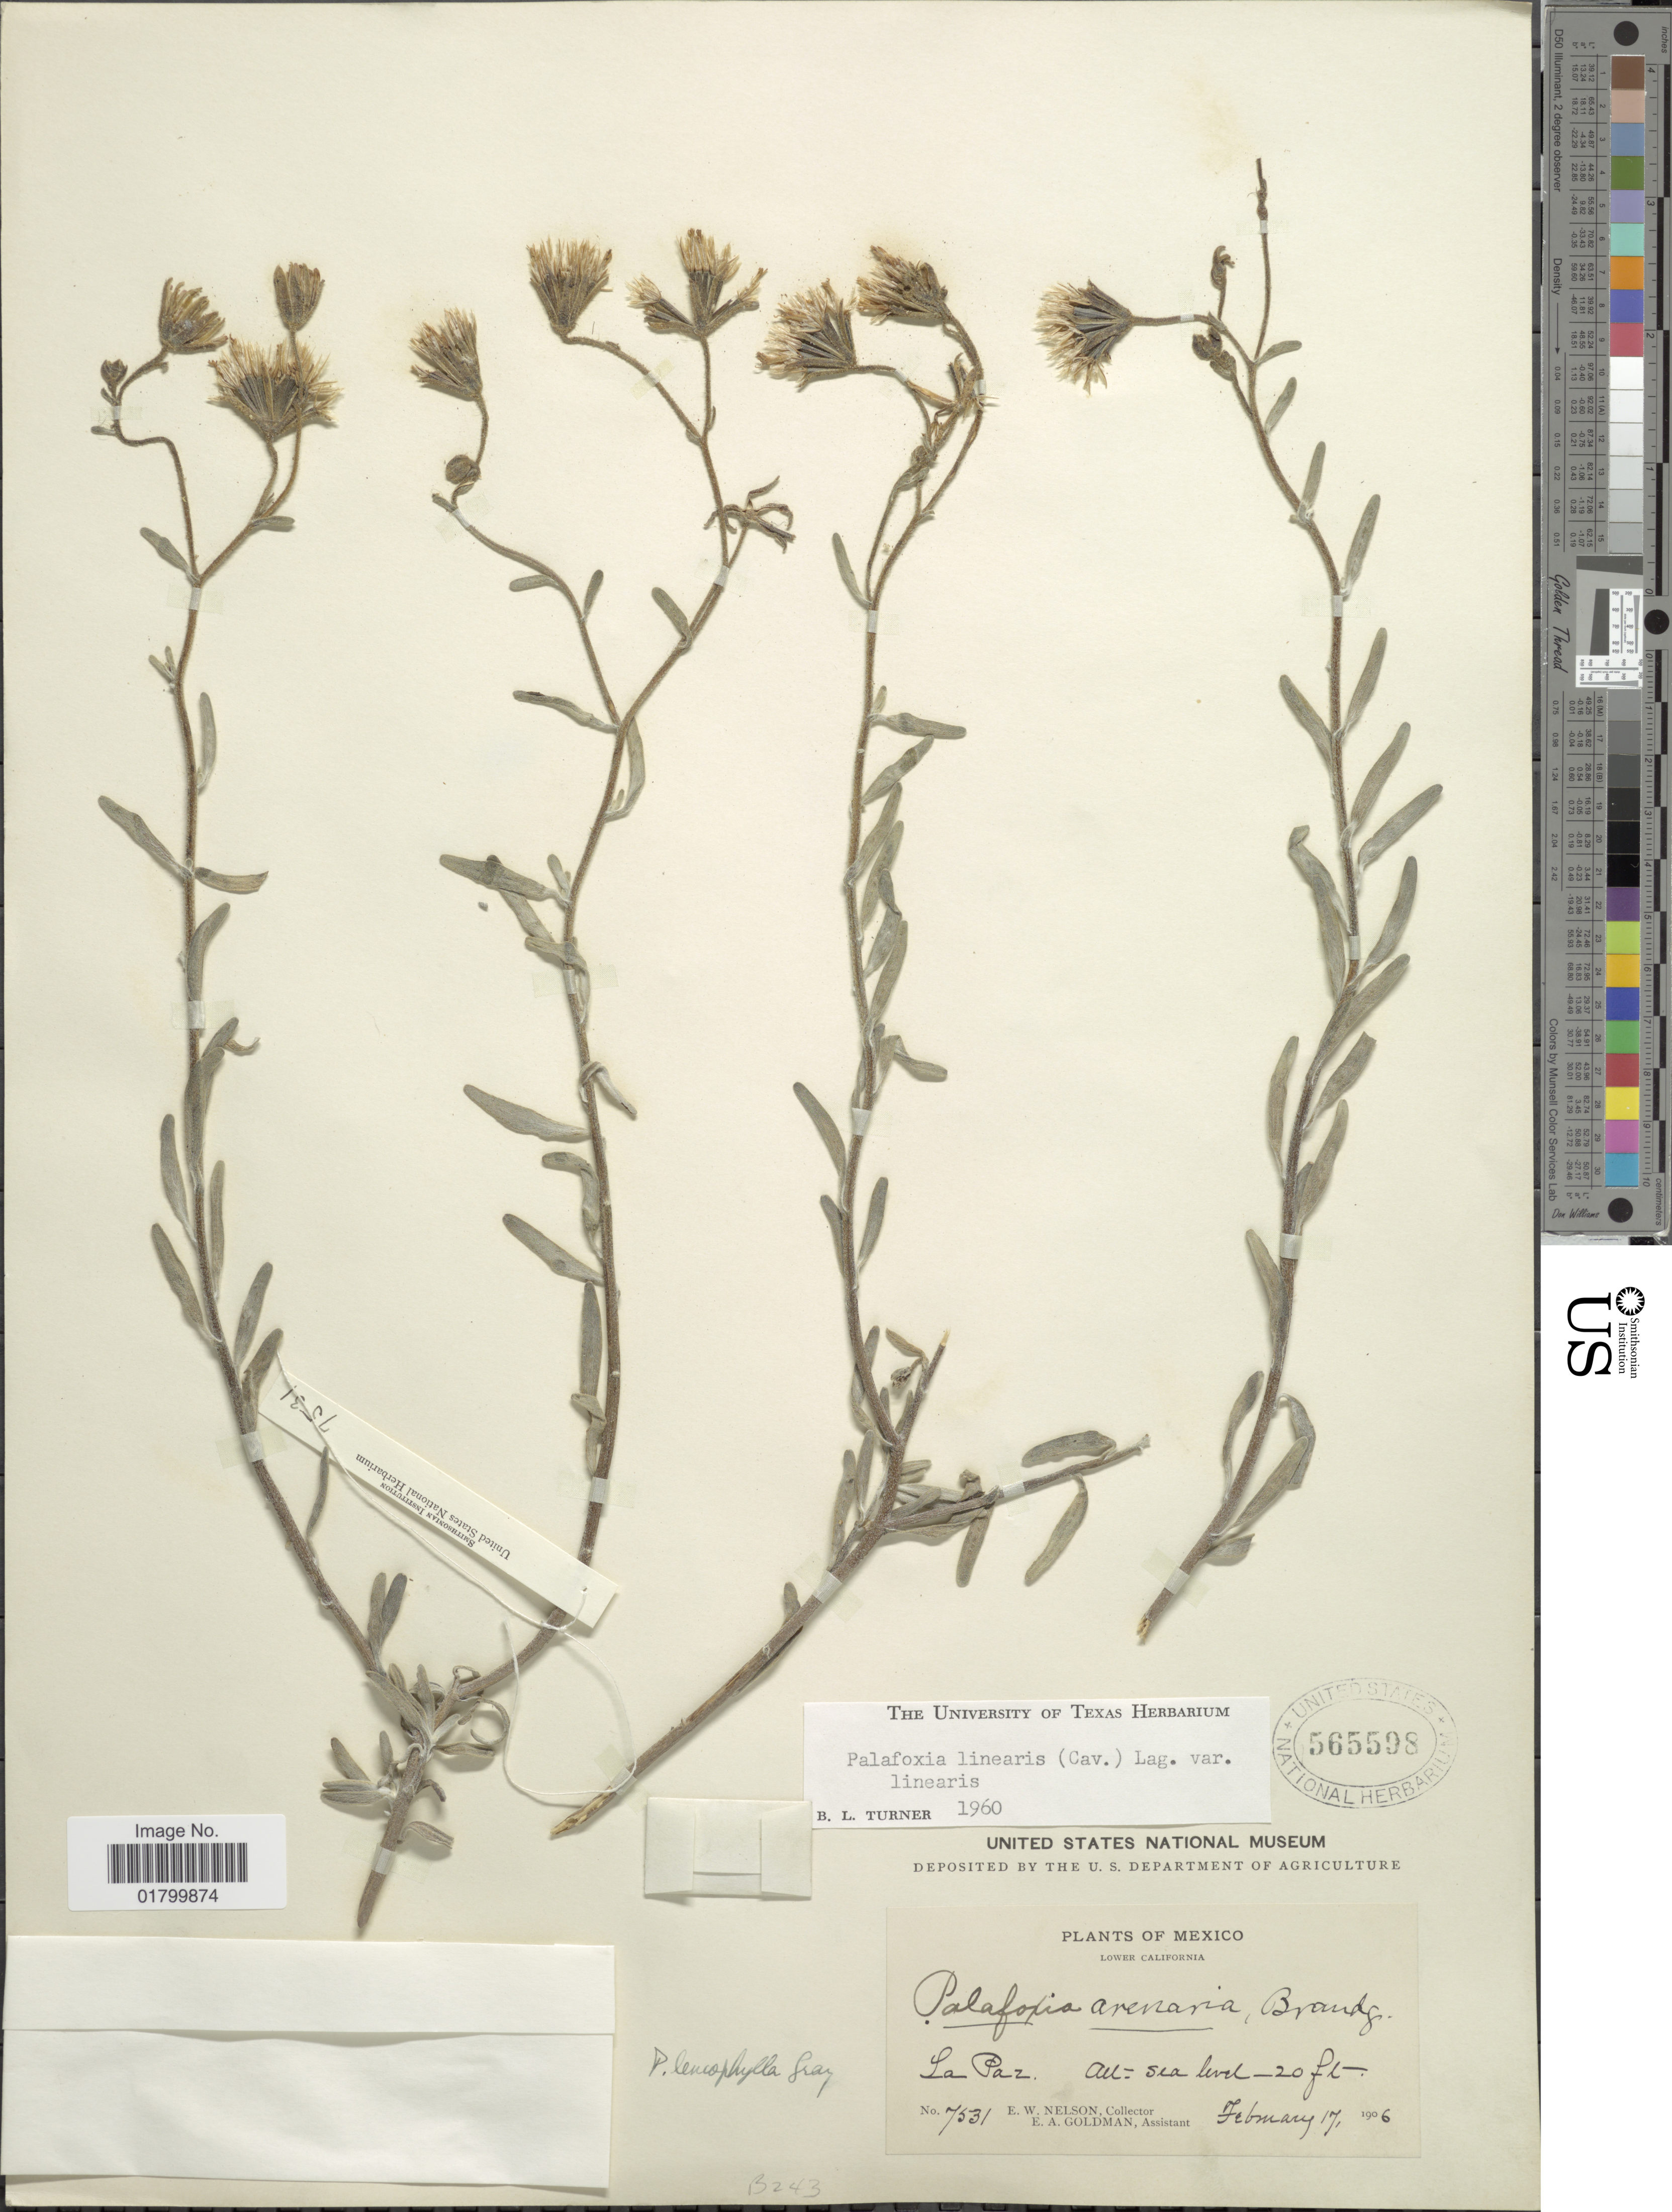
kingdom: Plantae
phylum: Tracheophyta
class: Magnoliopsida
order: Asterales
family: Asteraceae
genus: Palafoxia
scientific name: Palafoxia linearis var. linearis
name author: (Cav.) Lag.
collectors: E. W. Nelson & E. A. Goldman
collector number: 7531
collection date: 1906-02-17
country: Mexico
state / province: Baja California Sur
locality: Lower California, La Paz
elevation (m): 6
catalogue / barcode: US 565598